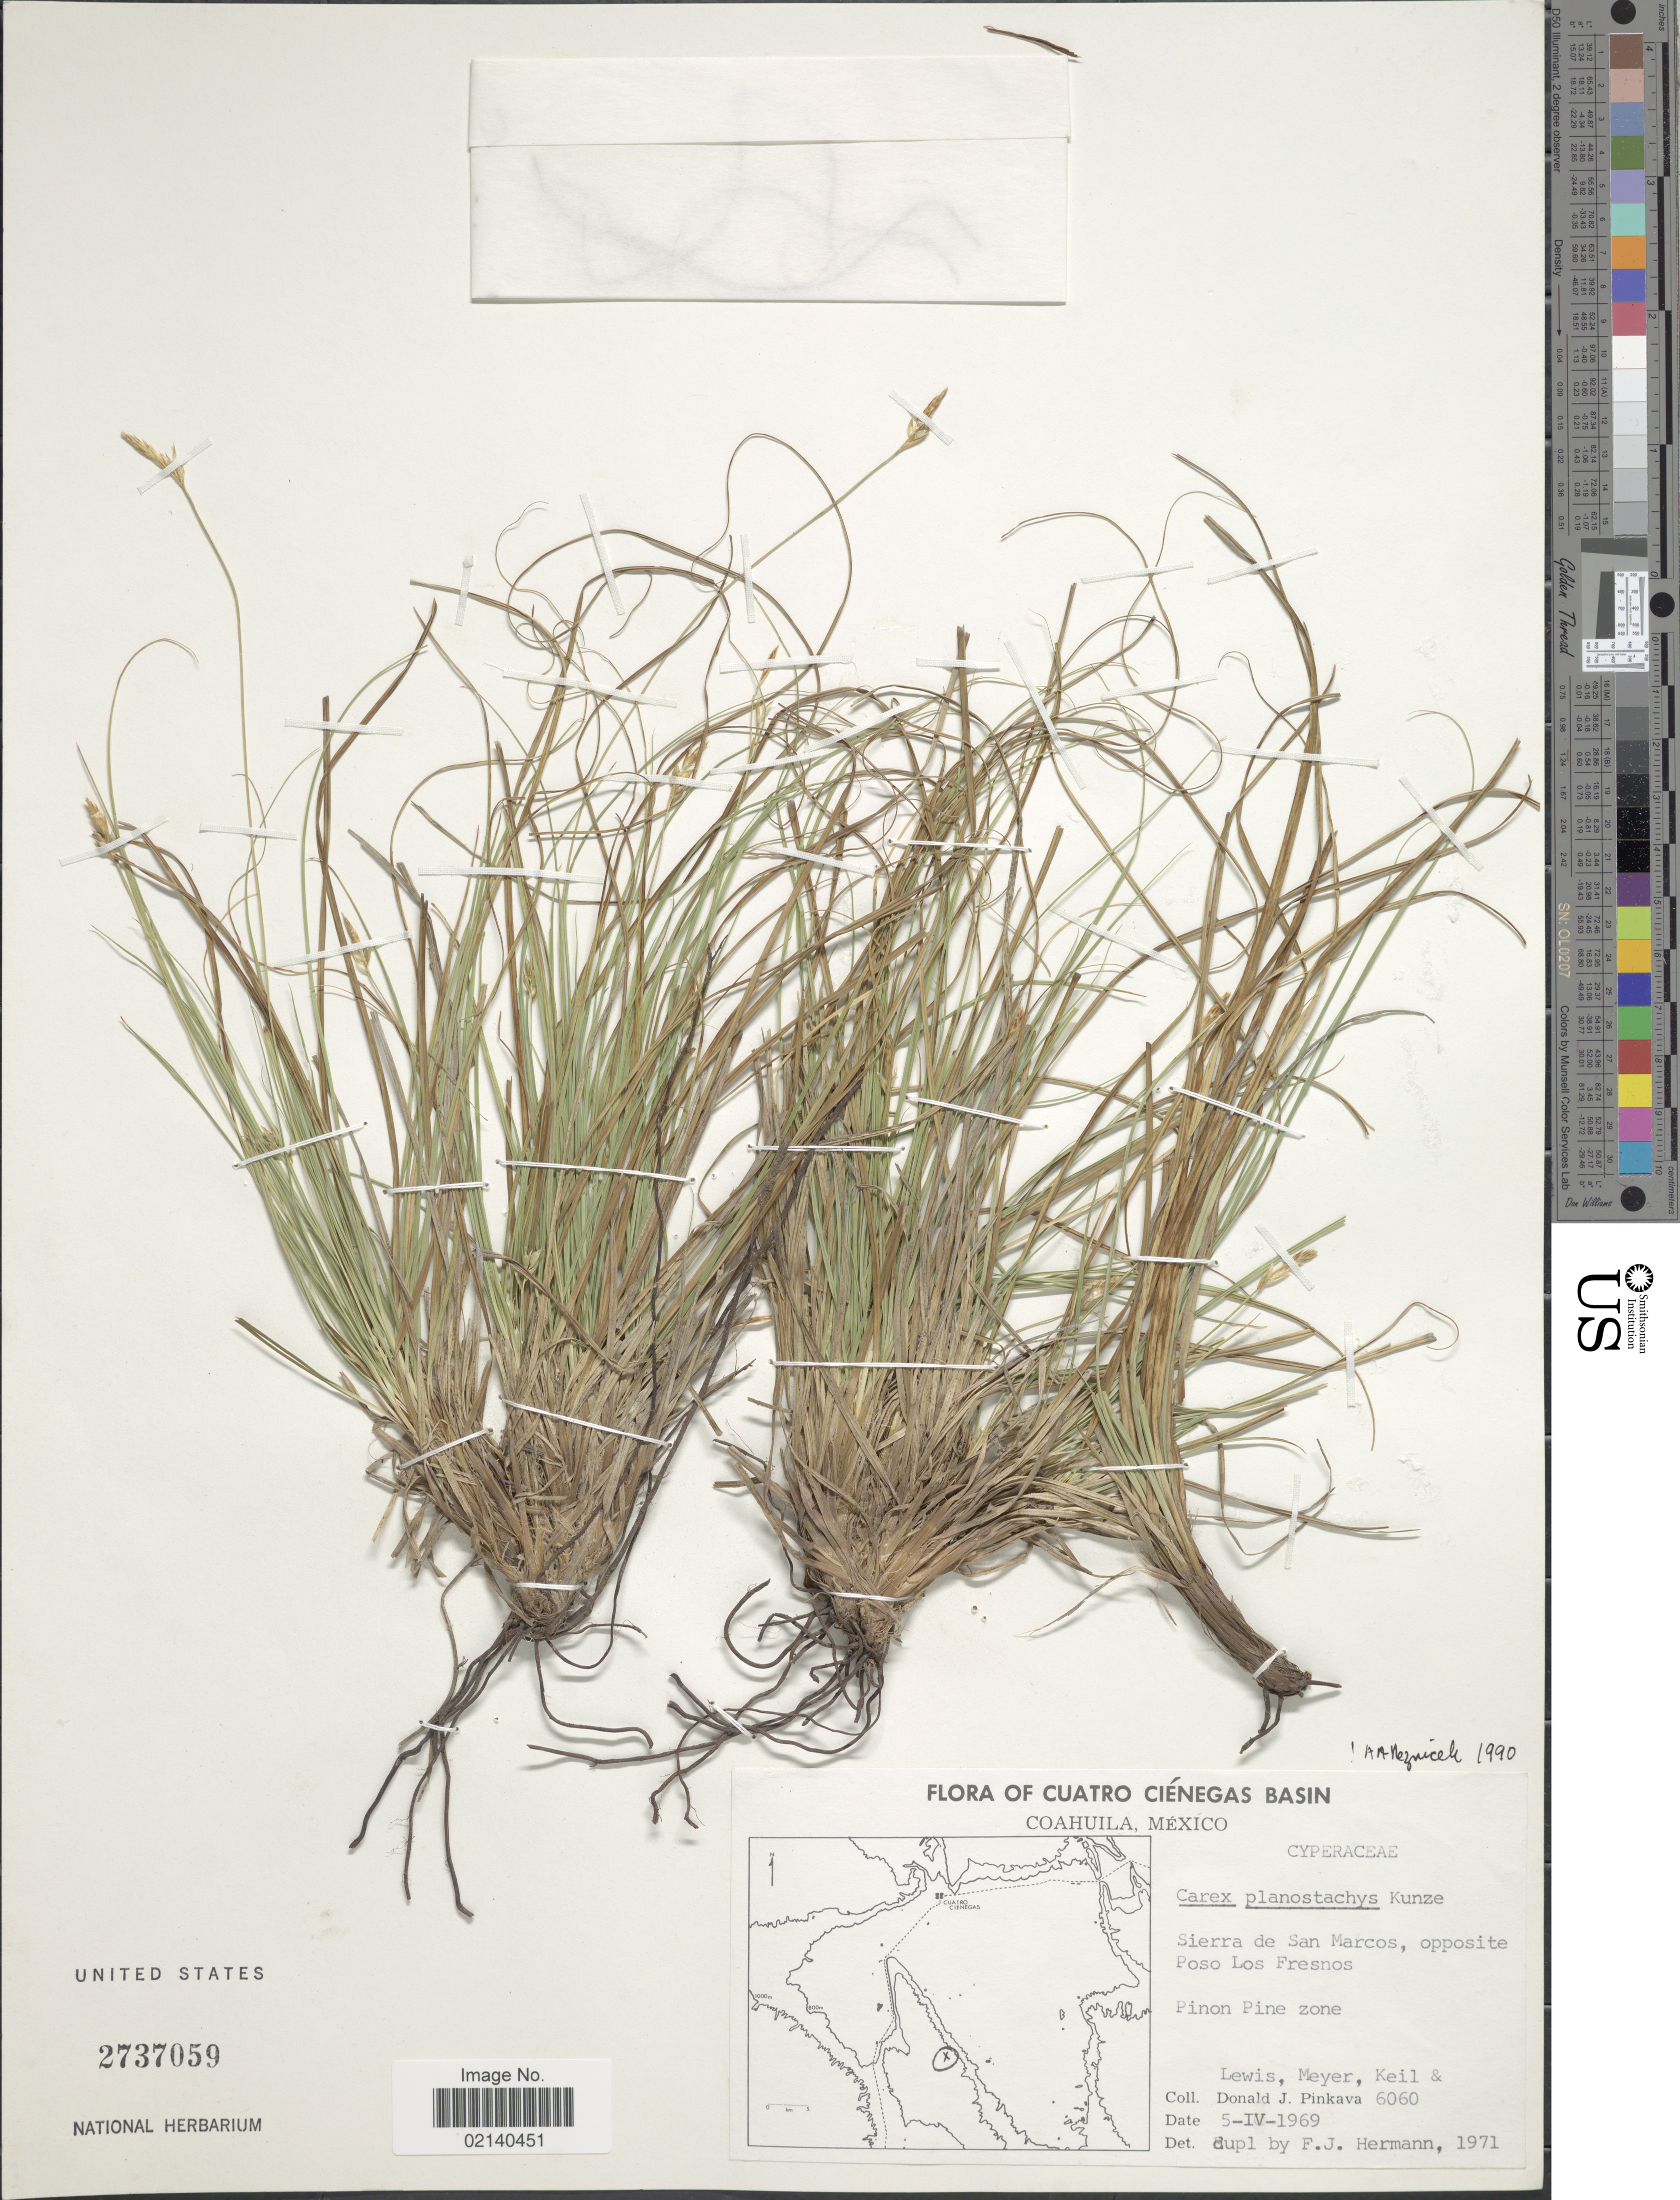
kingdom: Plantae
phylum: Tracheophyta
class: Liliopsida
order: Poales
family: Cyperaceae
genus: Carex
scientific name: Carex planostachys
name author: Kunze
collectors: -- Lewis, -- Meyer, Keil & D. J. Pinkava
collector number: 6060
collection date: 1969-04-05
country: Mexico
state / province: Coahuila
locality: Cuatro Cienegas Basin, Sierra de San Marcos, opposite Poso Los Fresnos, Pinon Pine zone.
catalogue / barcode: US 2737059